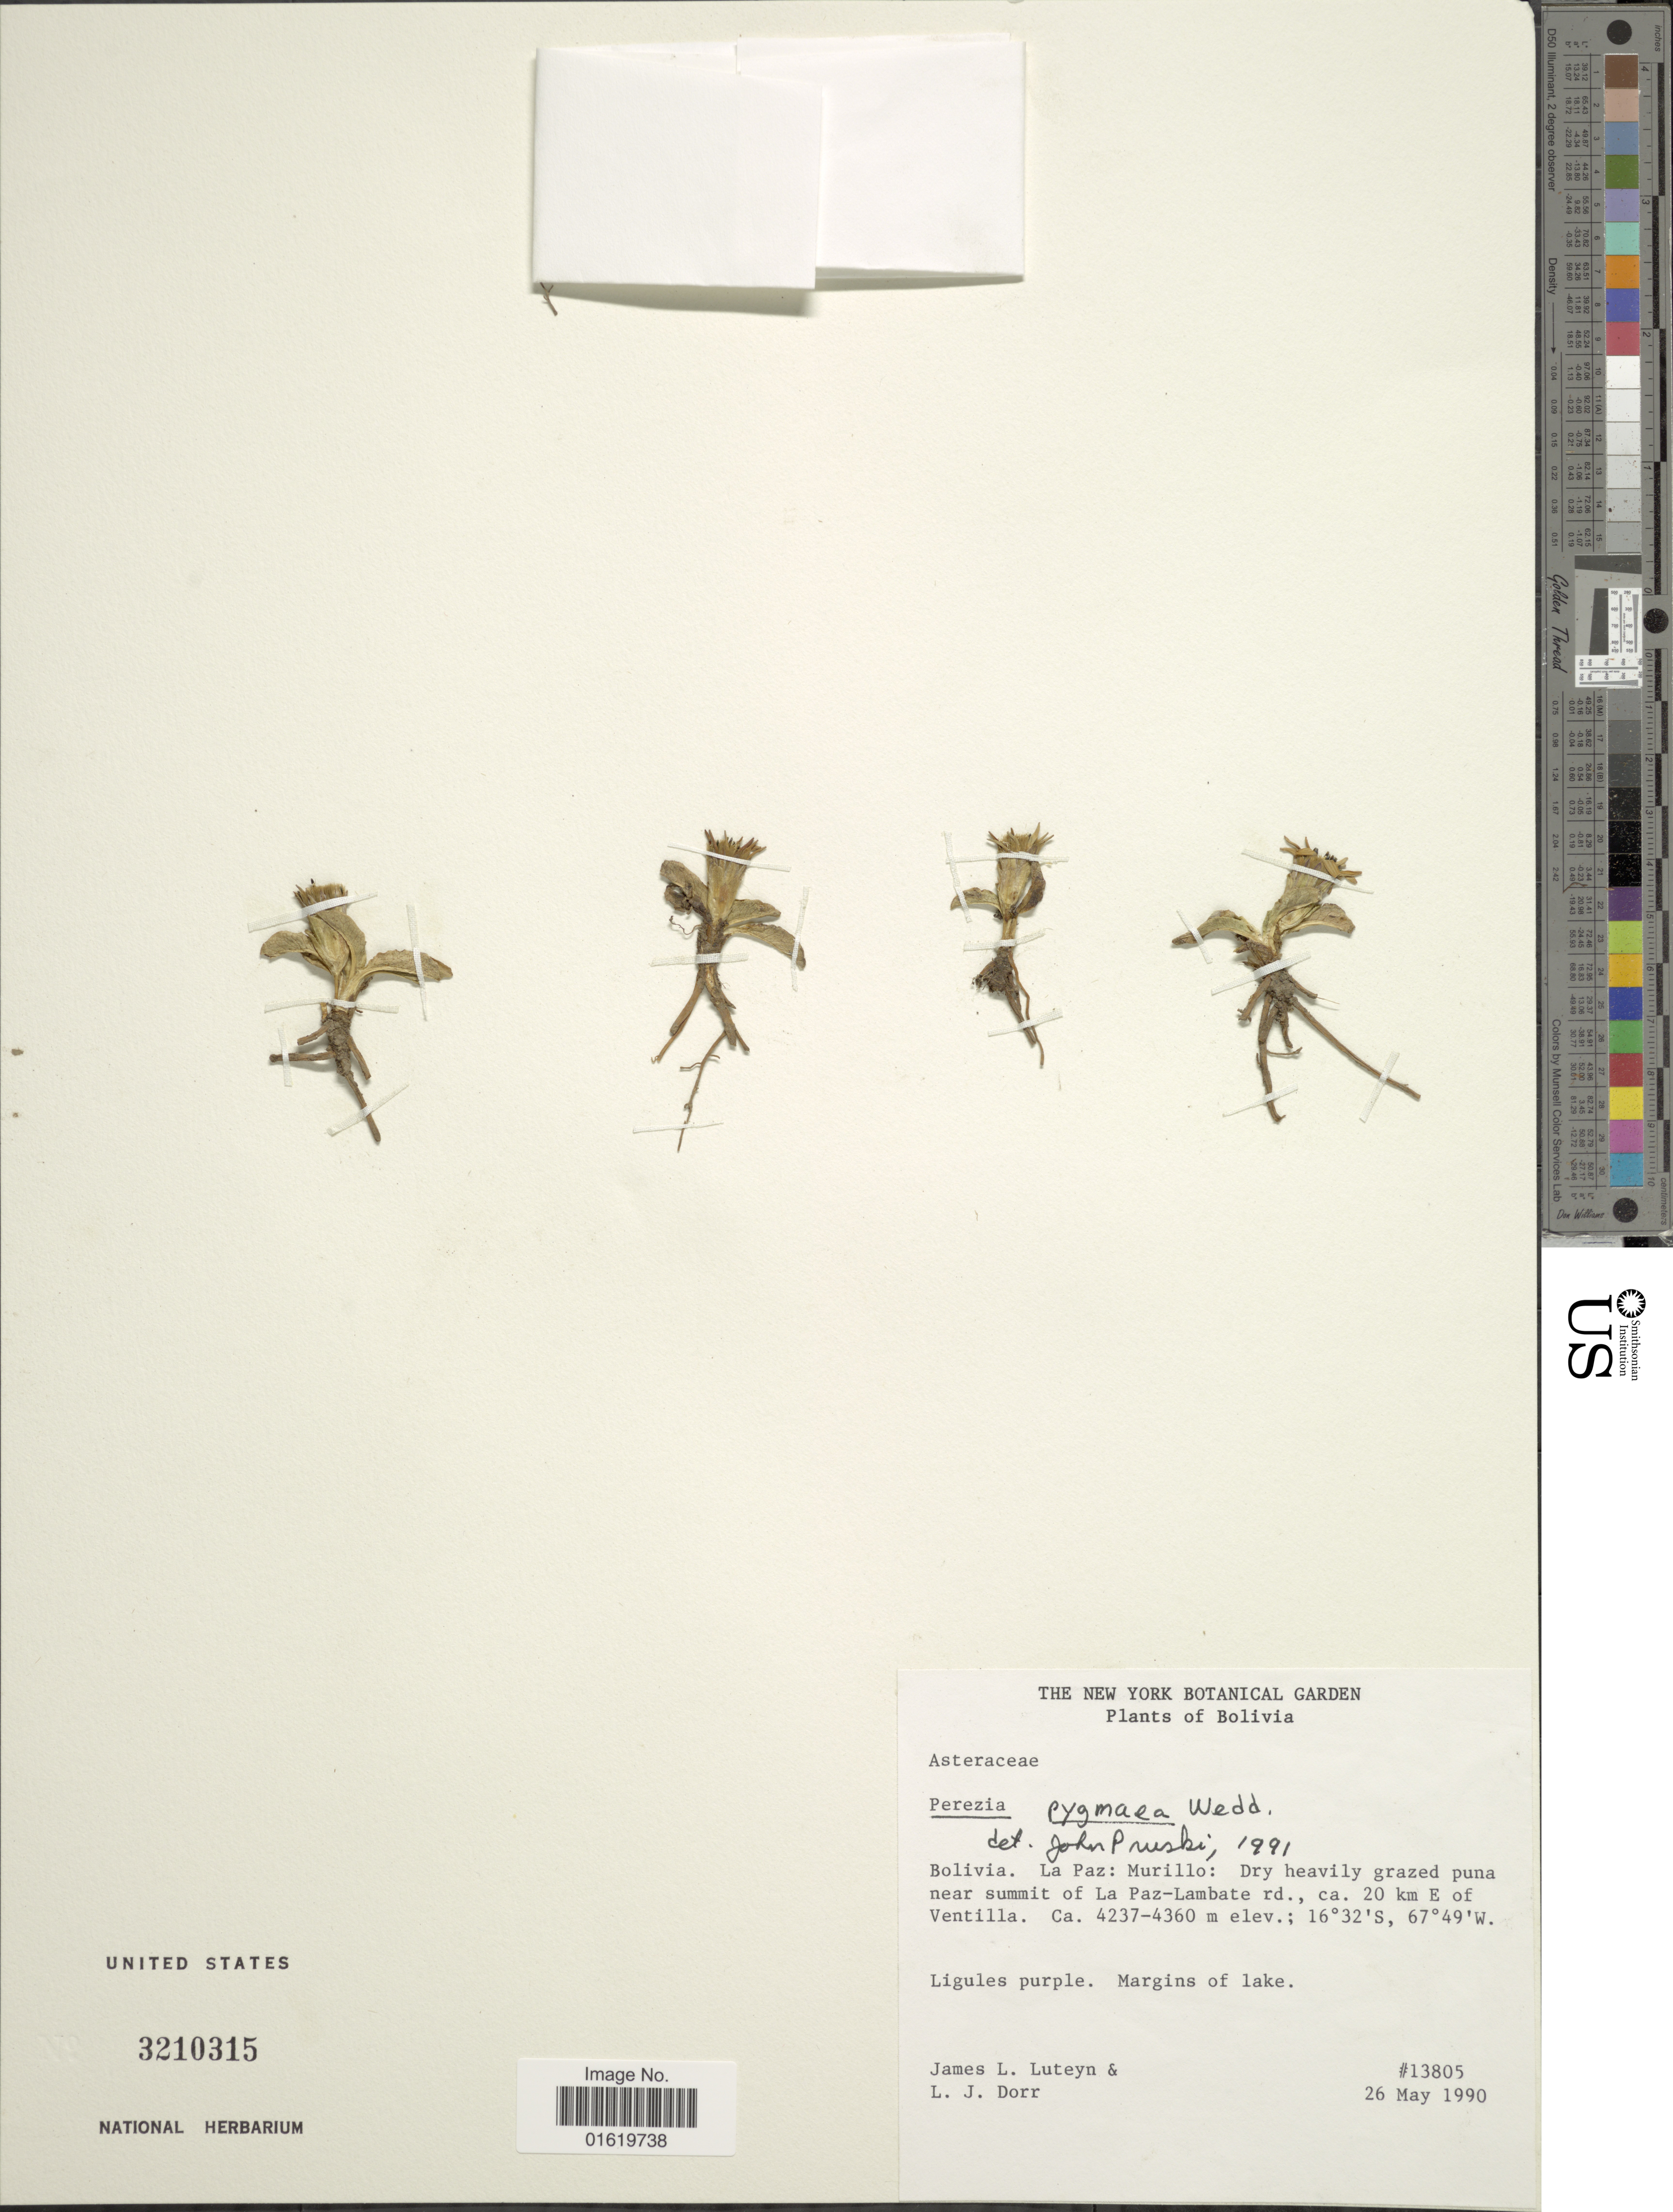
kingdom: Plantae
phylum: Tracheophyta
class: Magnoliopsida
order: Asterales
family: Asteraceae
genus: Perezia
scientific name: Perezia pygmaea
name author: Wedd.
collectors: J. L. Luteyn & L. J. Dorr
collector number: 13805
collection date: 1990-05-26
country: Bolivia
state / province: La Paz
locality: Murillo: Dry heavily grazed puna near summit of La Paz-Lambate rd., ca. 20 km E of Ventilla.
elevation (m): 4237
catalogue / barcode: US 3210315